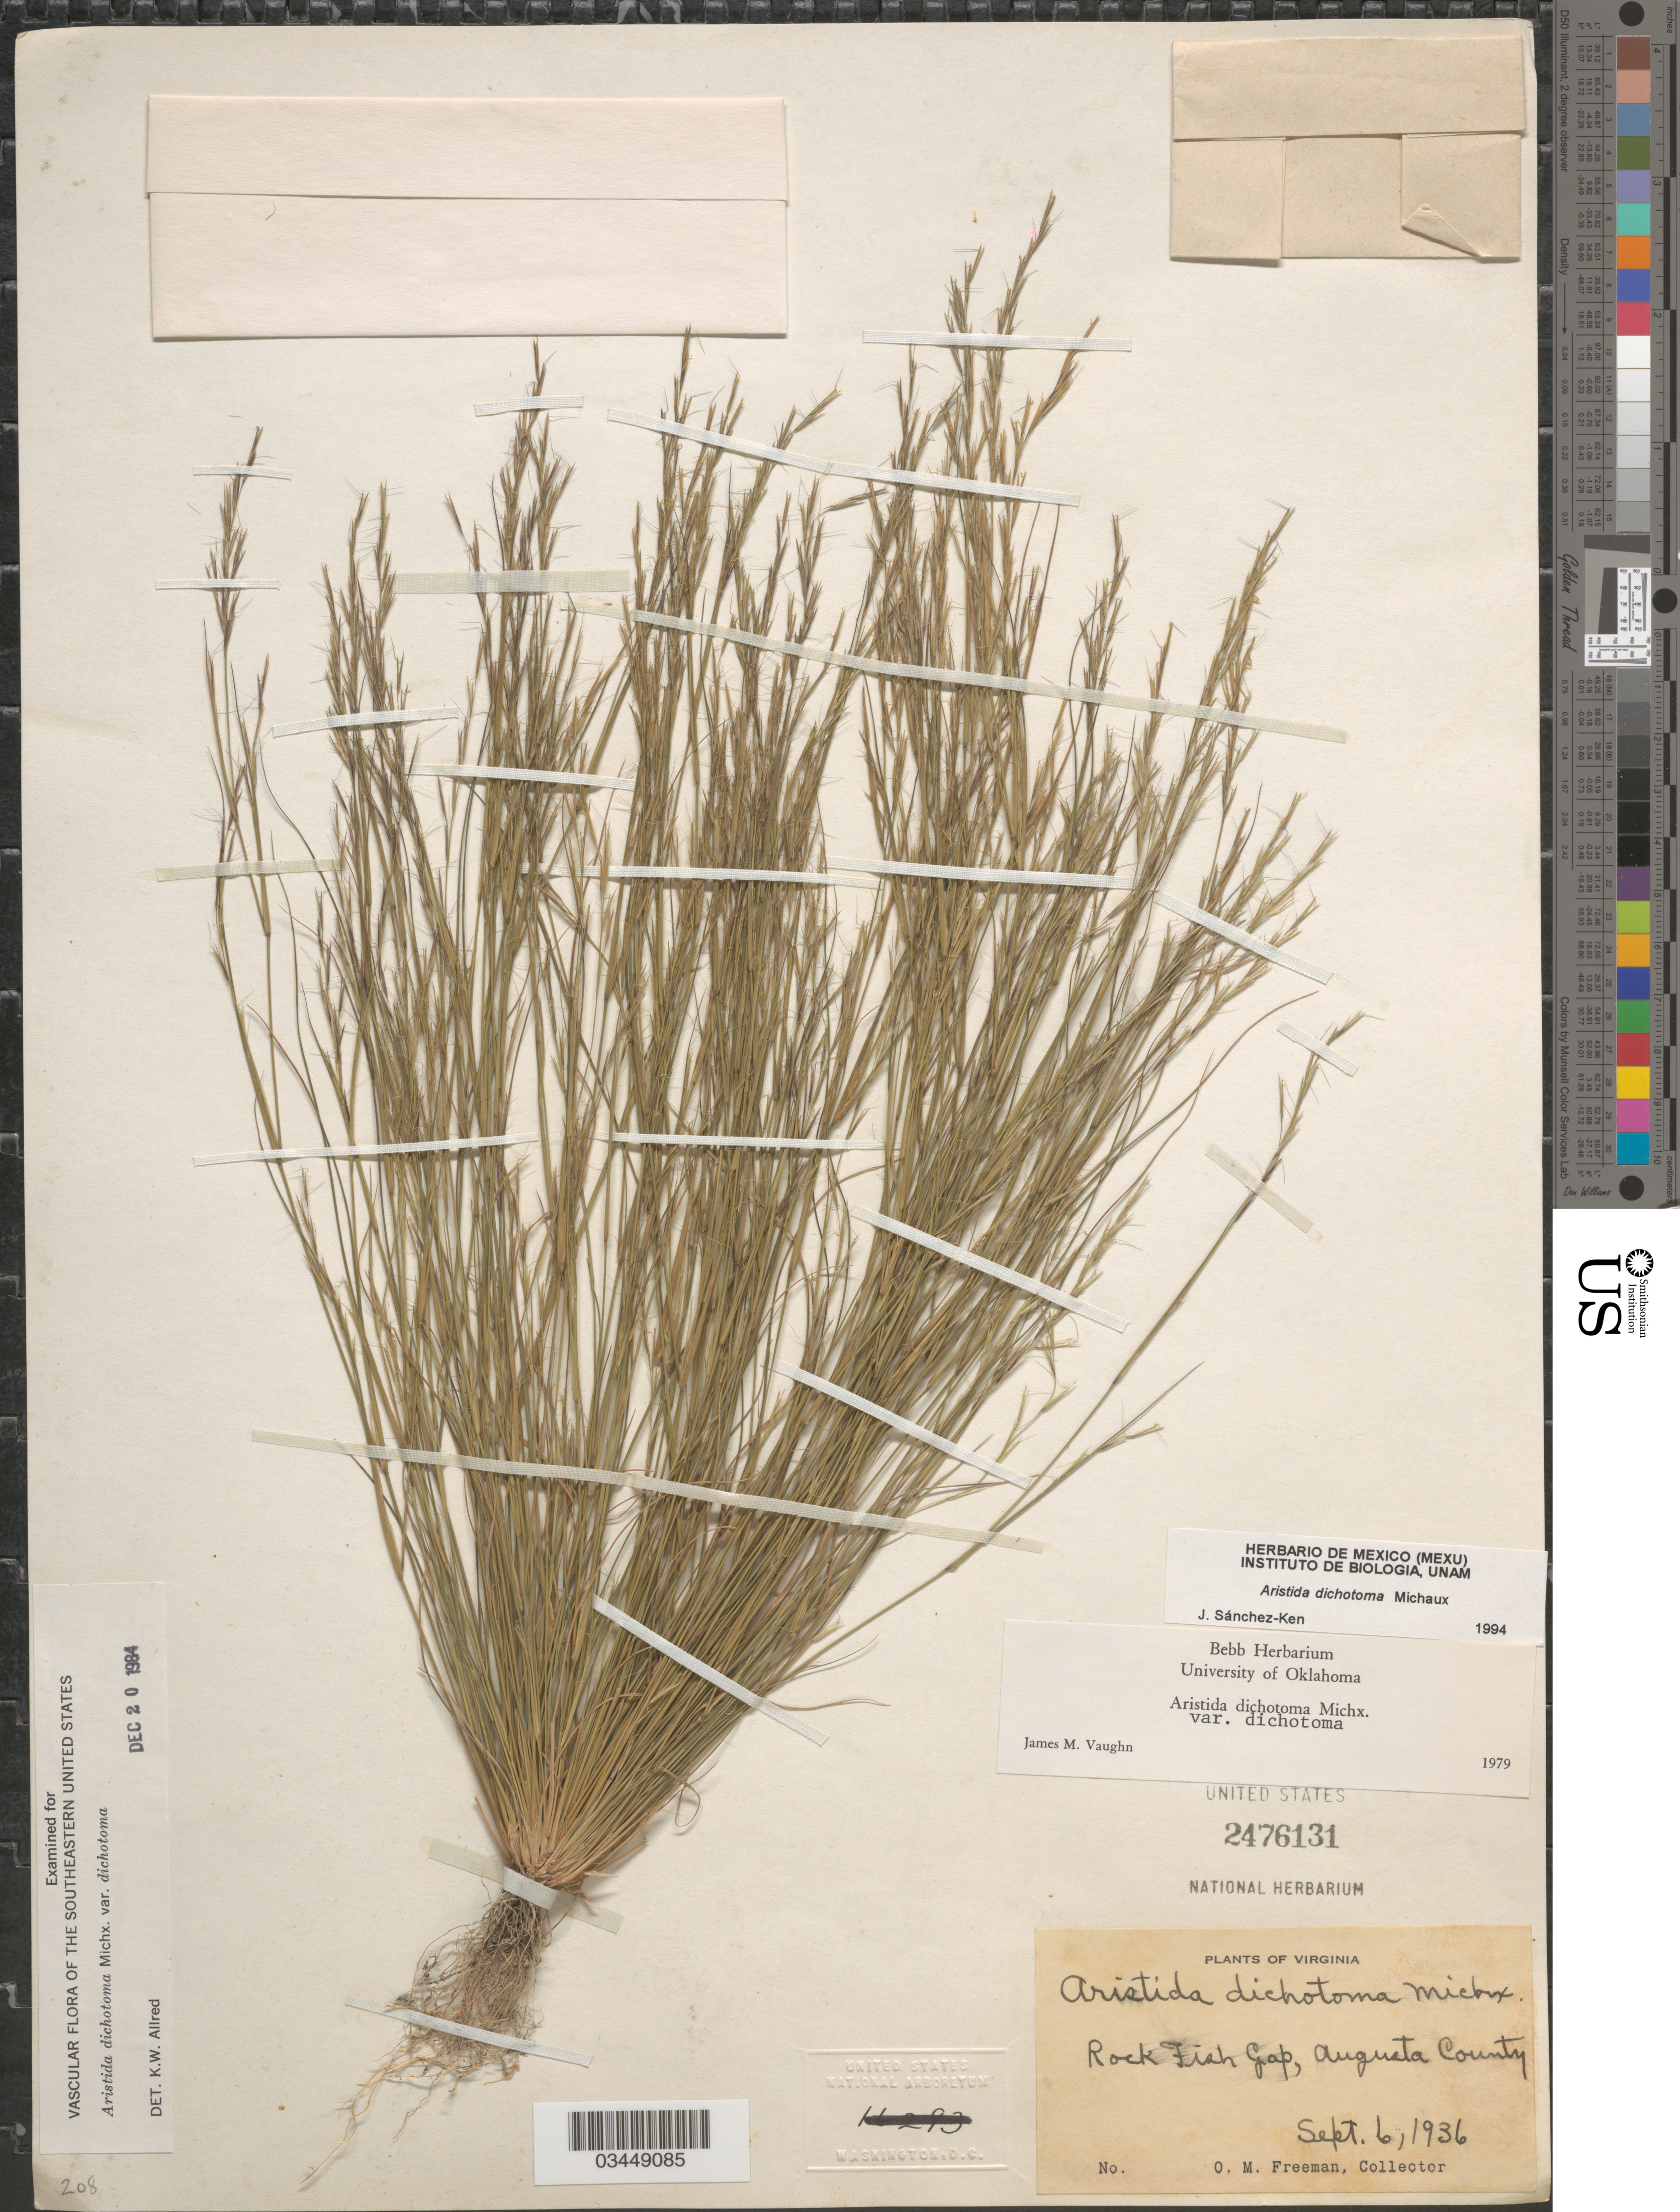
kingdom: Plantae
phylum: Tracheophyta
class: Liliopsida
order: Poales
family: Poaceae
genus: Aristida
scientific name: Aristida dichotoma var. dichotoma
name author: Michx.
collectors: O. Freeman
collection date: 1936-09-06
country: United States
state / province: Virginia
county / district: Augusta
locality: Rock Fish Gap, Augusta County.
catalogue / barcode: US 2476131